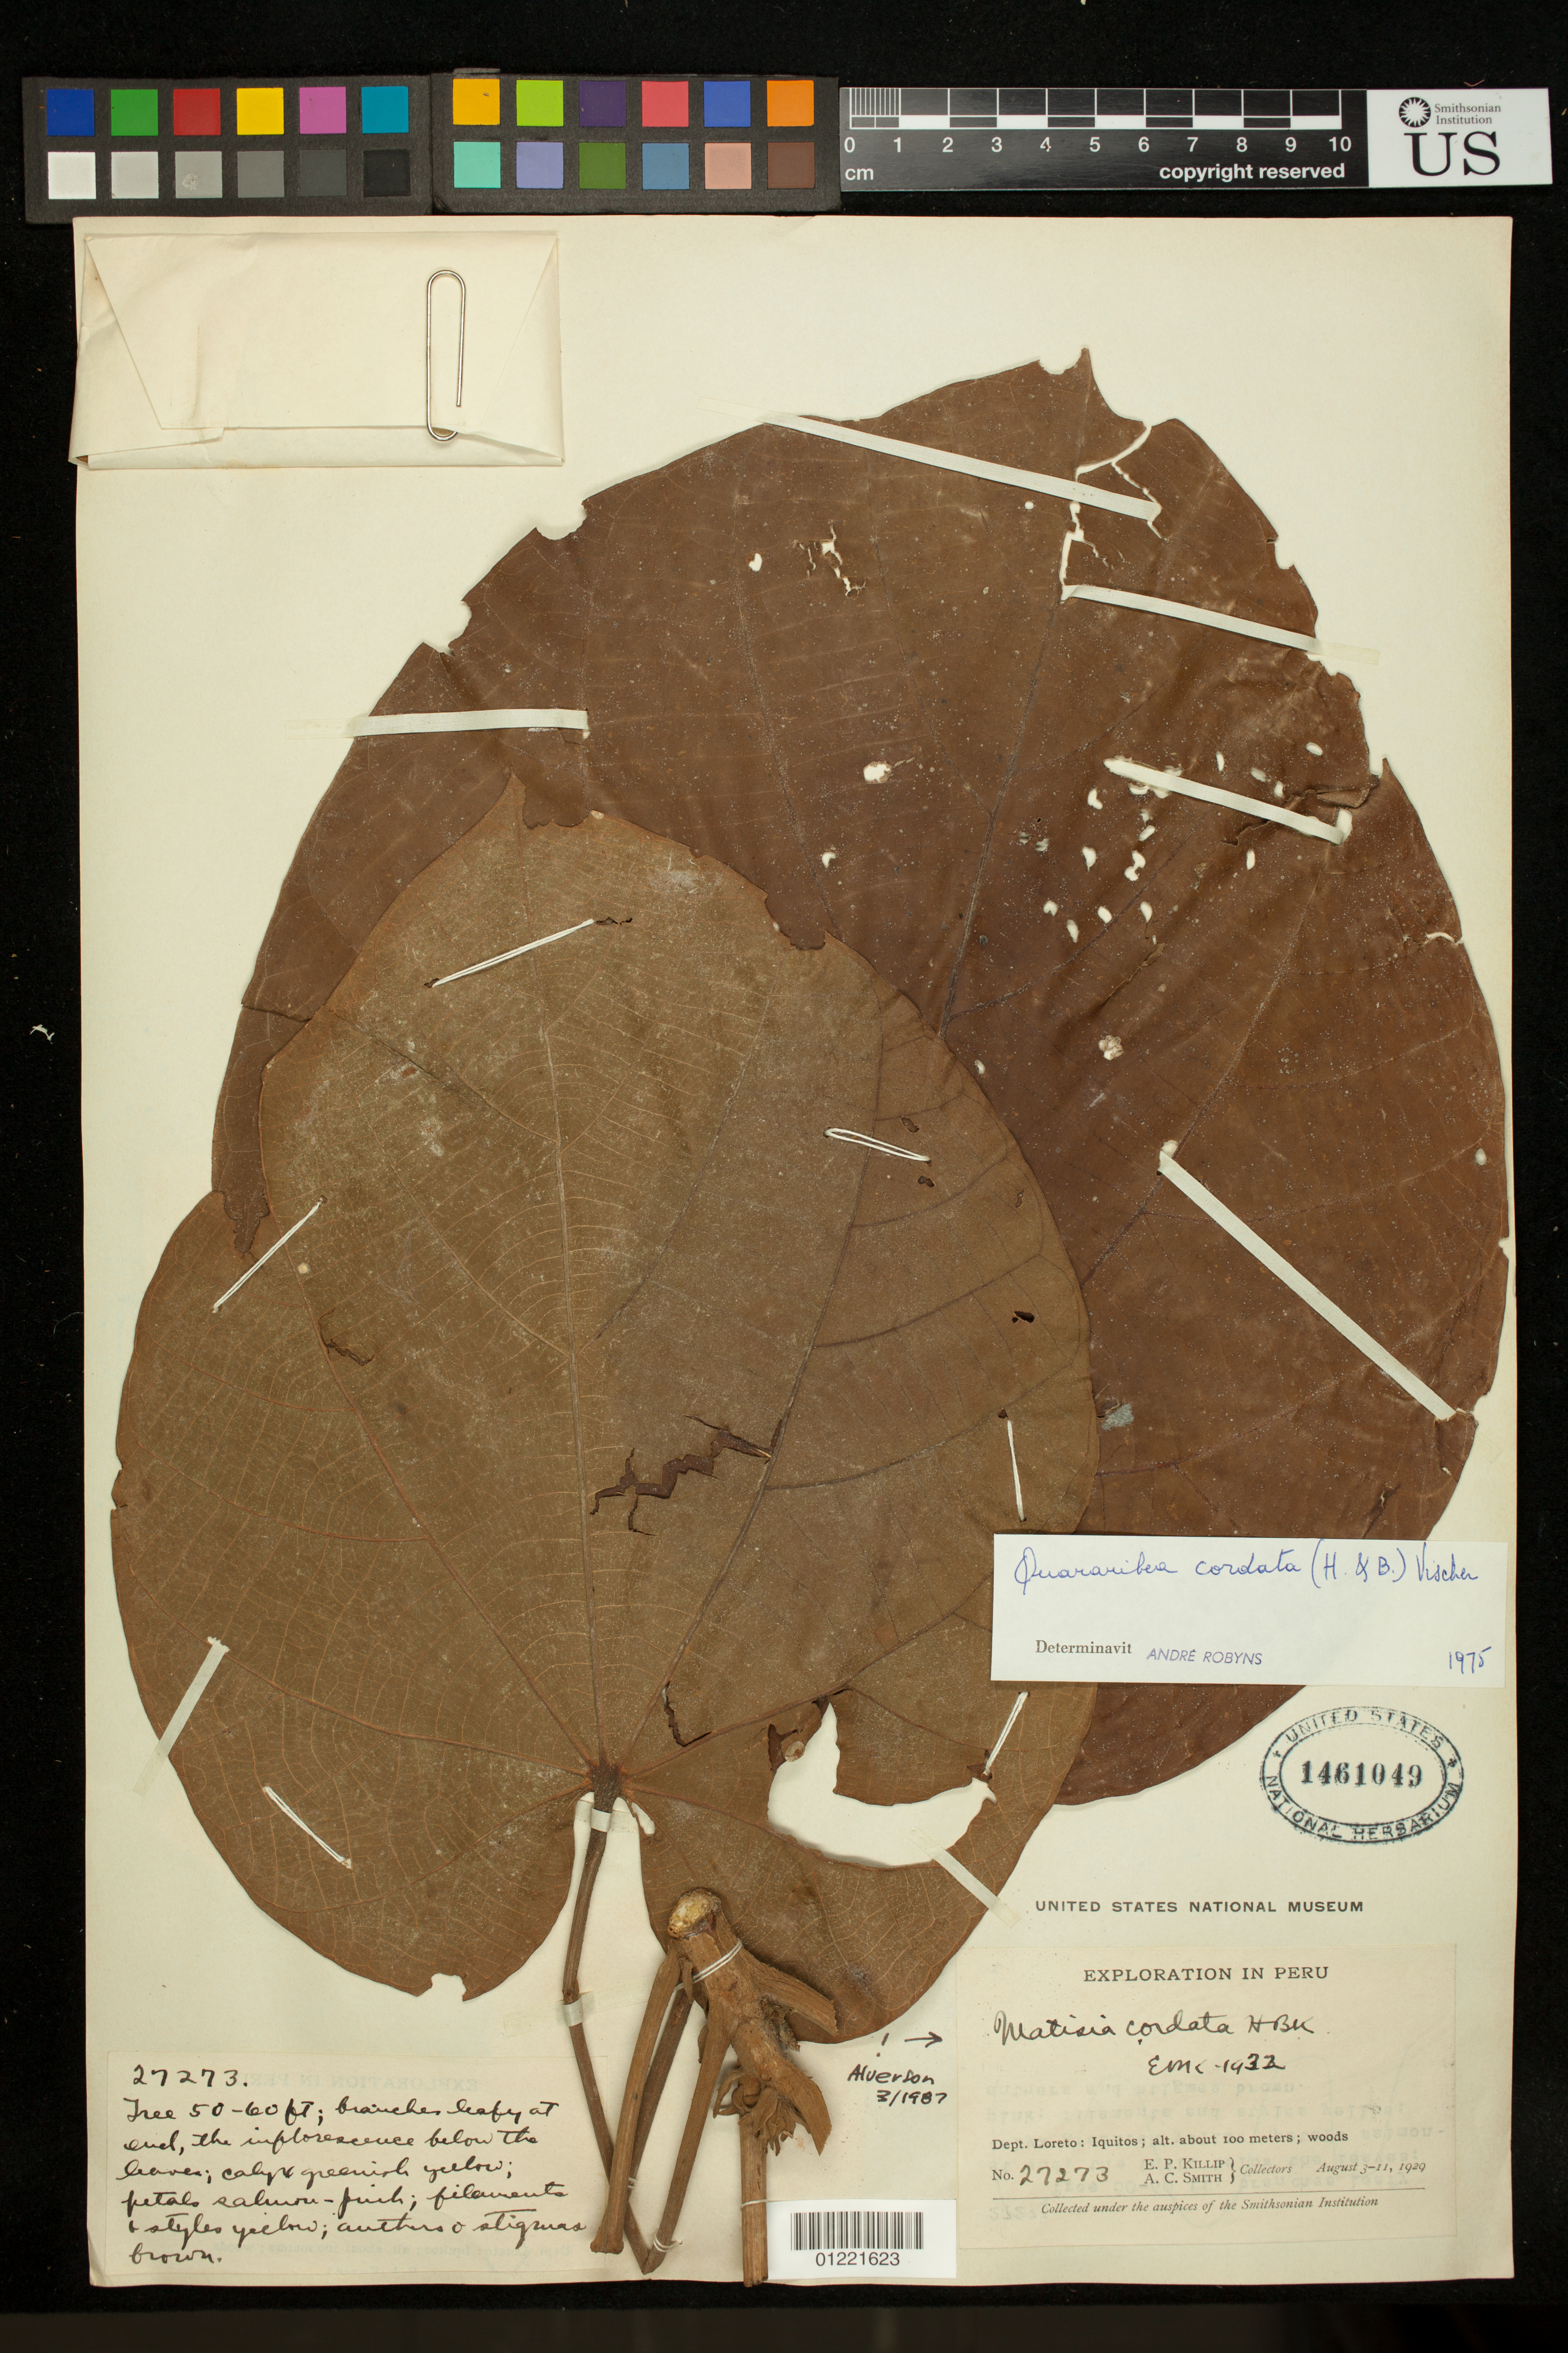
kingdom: Plantae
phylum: Tracheophyta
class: Magnoliopsida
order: Malvales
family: Malvaceae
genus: Matisia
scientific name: Matisia cordata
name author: Humb. & Bonpl.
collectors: E. P. Killip & A. C. Smith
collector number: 27273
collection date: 1929-08-03/1929-08-11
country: Peru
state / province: Loreto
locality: Iquitos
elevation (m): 100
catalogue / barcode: US 1461049